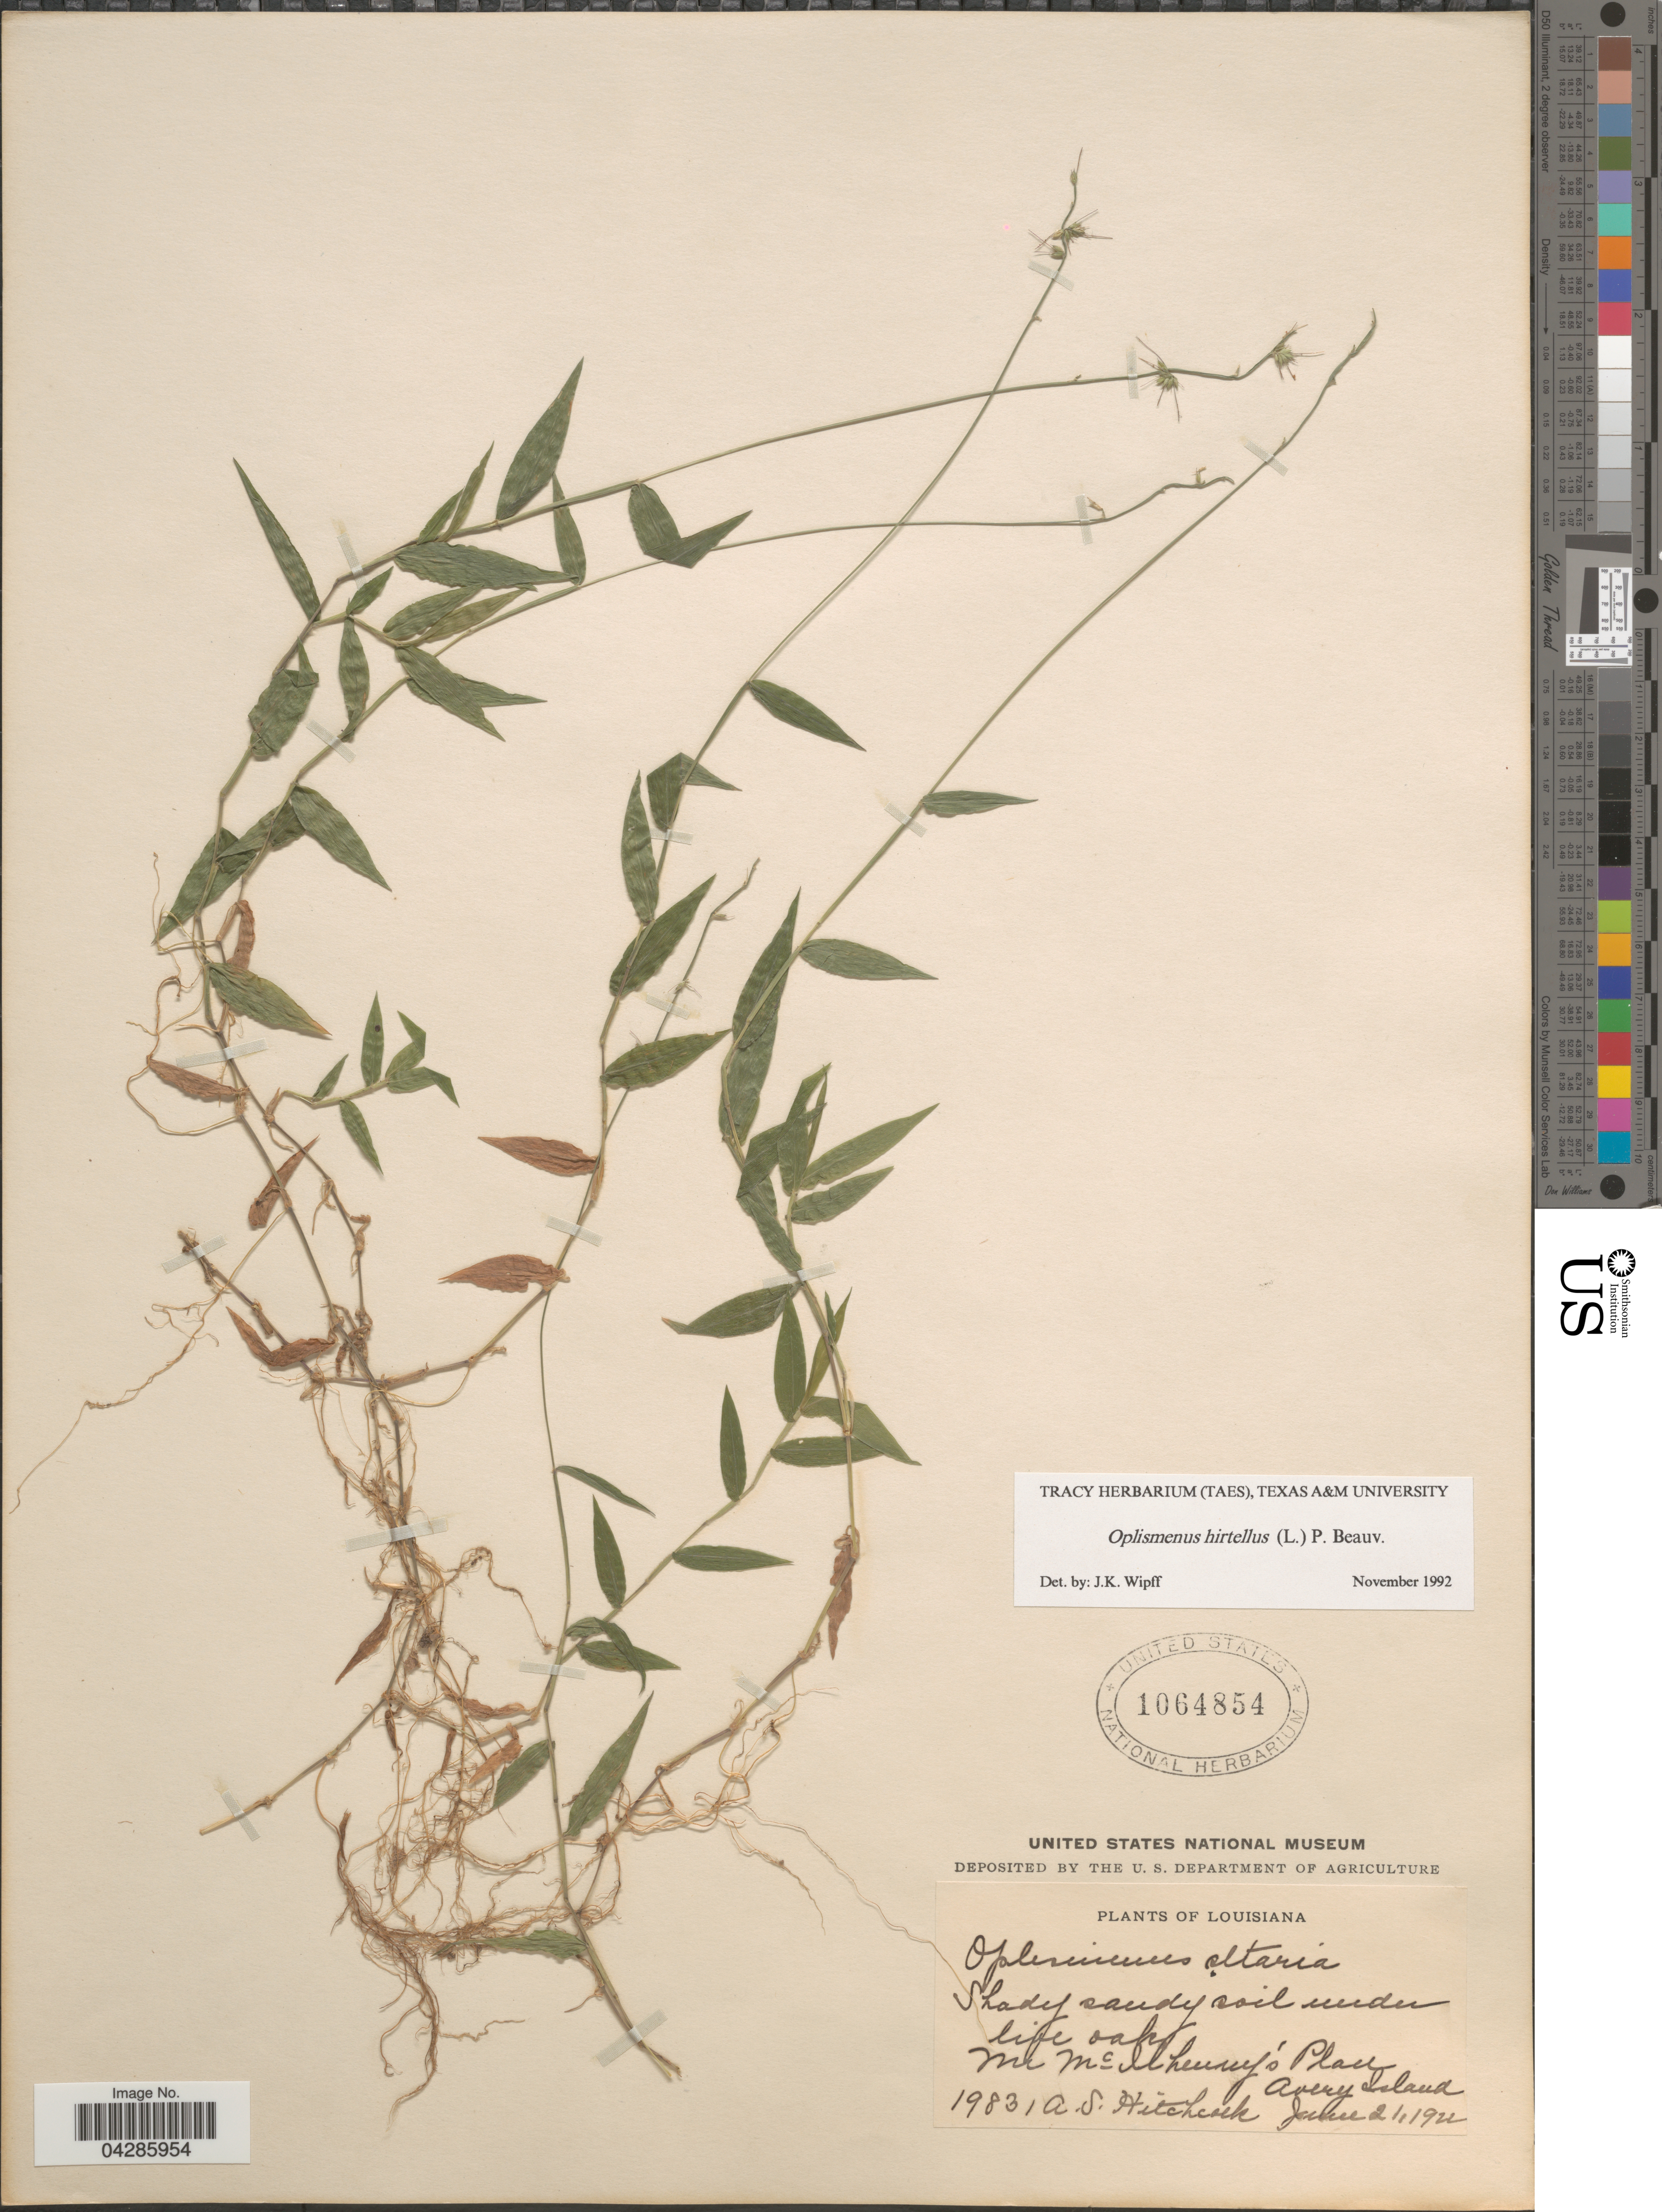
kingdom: Plantae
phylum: Tracheophyta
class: Liliopsida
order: Poales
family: Poaceae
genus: Oplismenus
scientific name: Oplismenus hirtellus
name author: (L.) P. Beauv.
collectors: A. S. Hitchcock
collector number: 19831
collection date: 1922-06-21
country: United States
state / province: Louisiana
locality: Shady sandy soil under life oak. Mr McIlhenny's Place. Avery Island.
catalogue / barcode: US 1064854